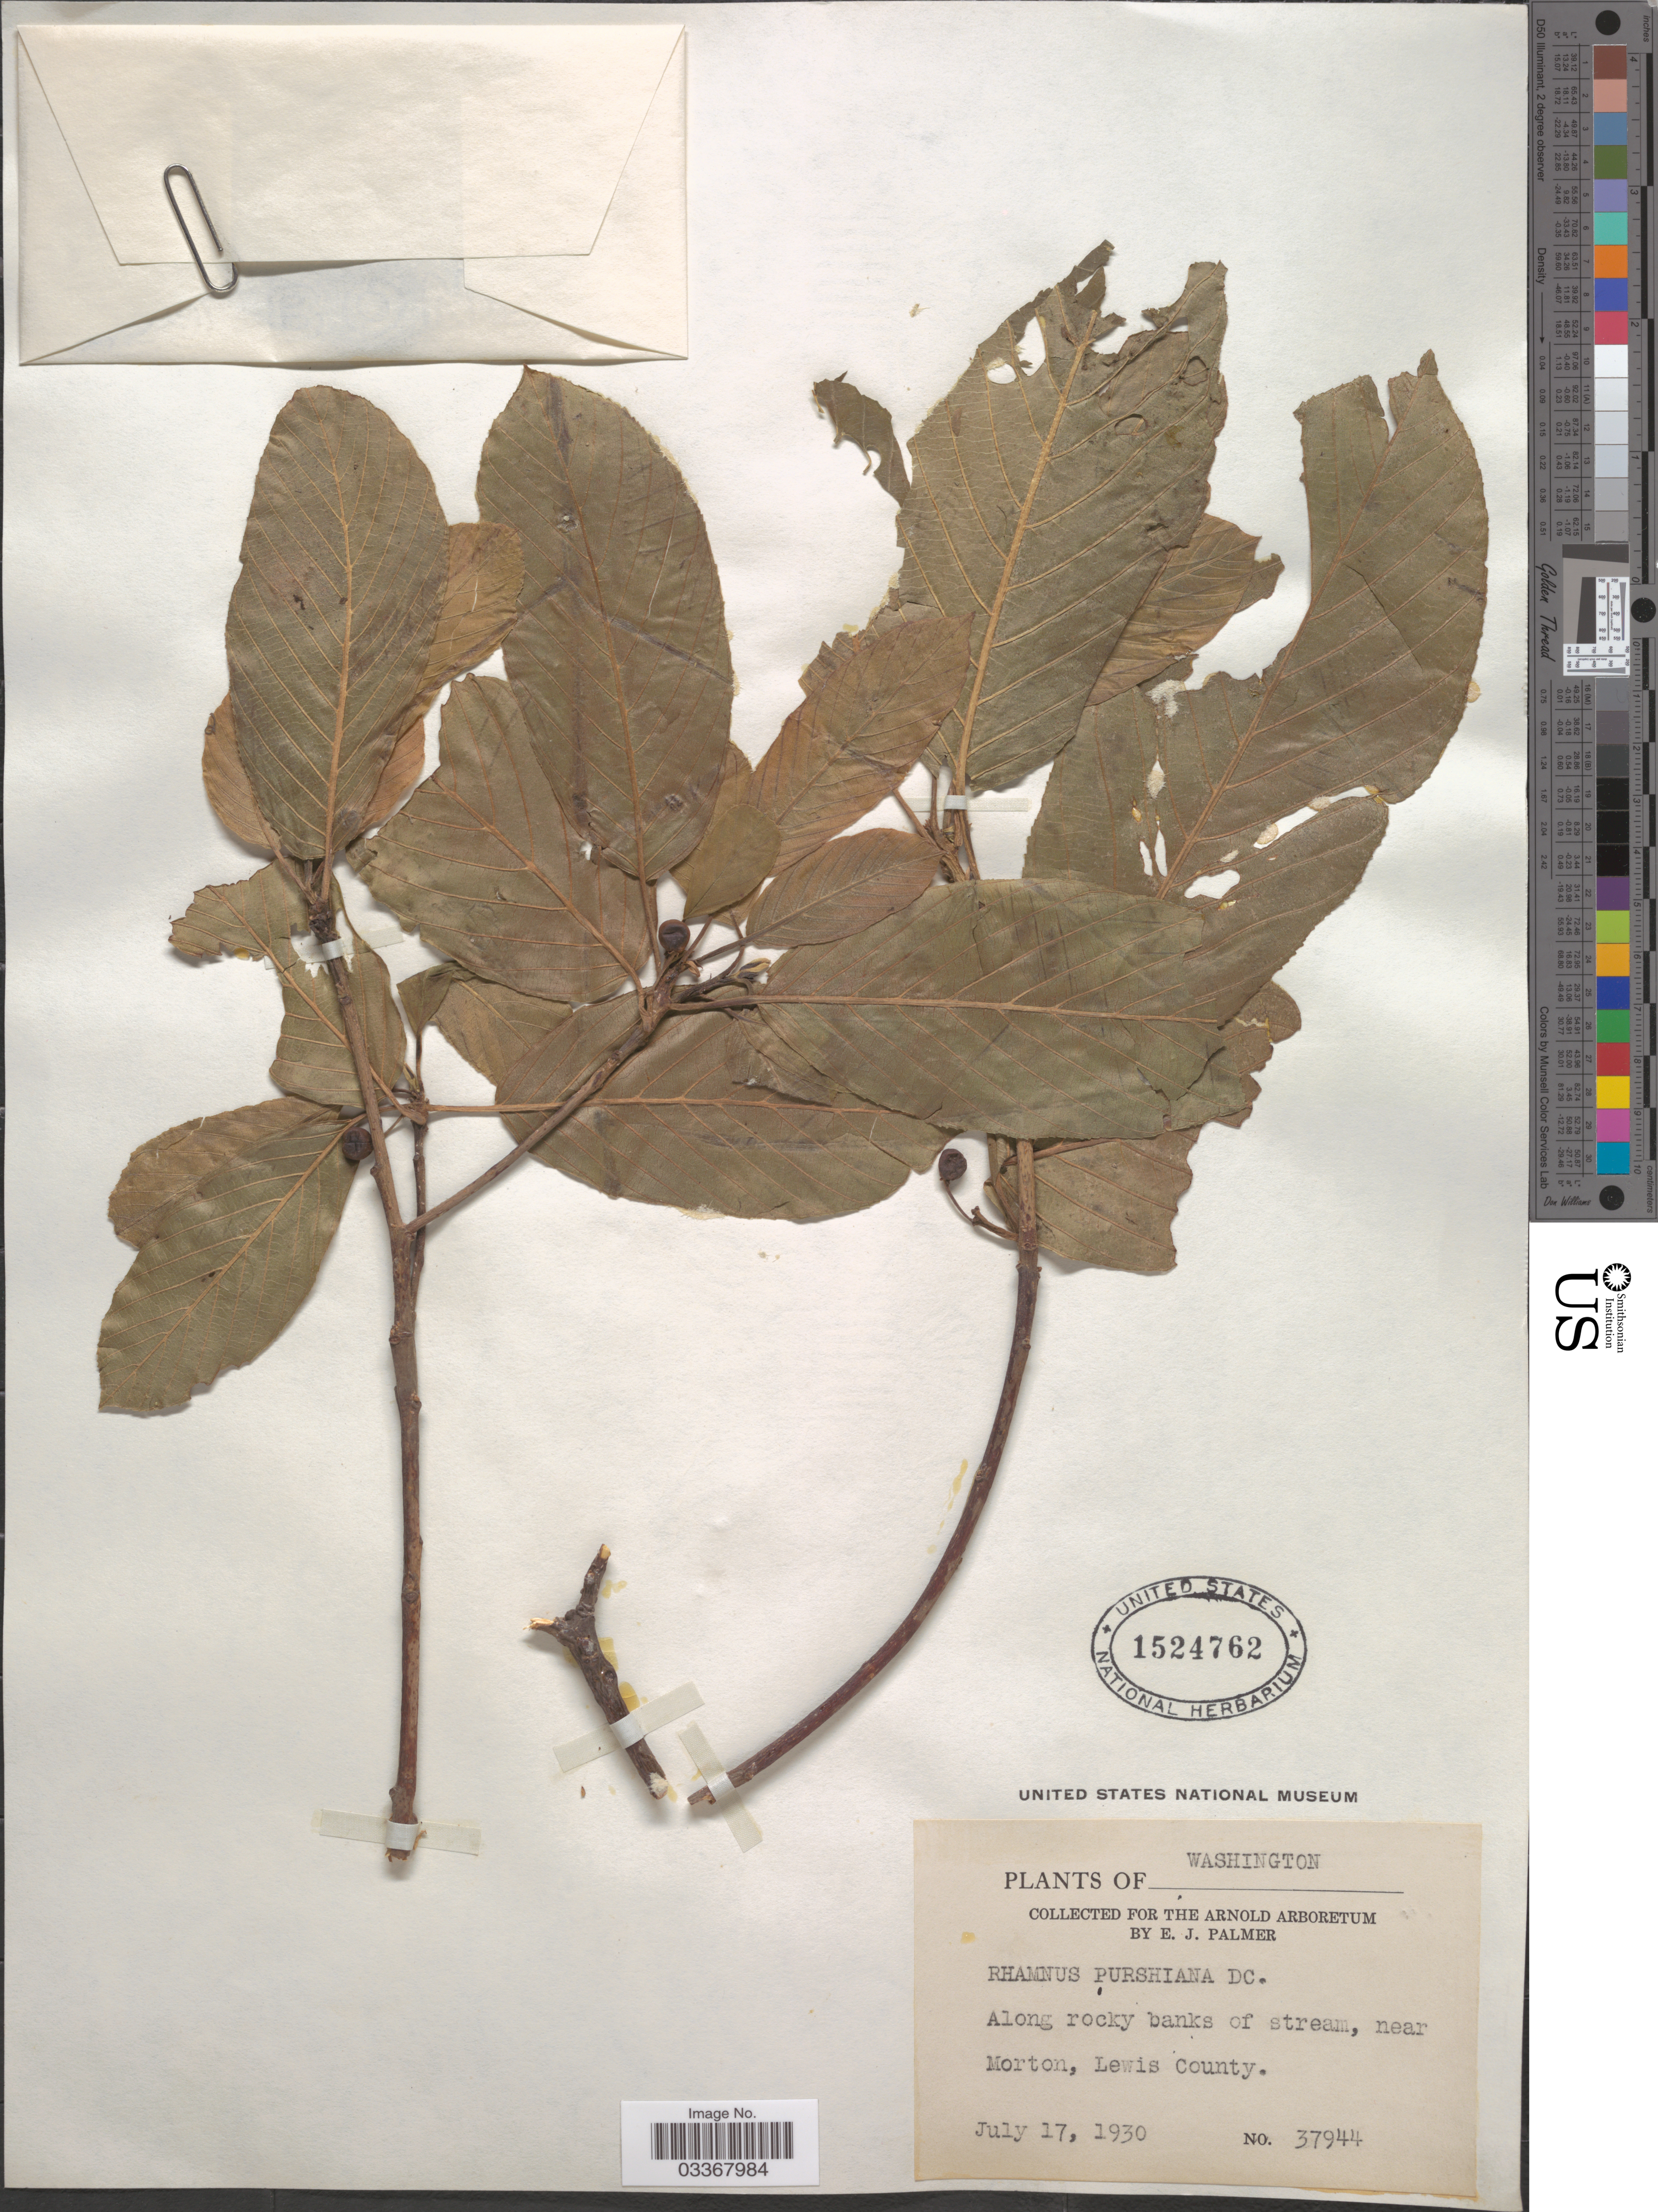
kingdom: Plantae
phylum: Tracheophyta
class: Magnoliopsida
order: Rosales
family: Rhamnaceae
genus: Frangula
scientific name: Frangula purshiana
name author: (DC.) A. Gray ex J.G. Cooper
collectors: E. J. Palmer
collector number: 37944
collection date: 1930-07-17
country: United States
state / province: Washington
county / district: Lewis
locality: Along rocky banks of stream, near Morton, Lewis County.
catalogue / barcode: US 1524762